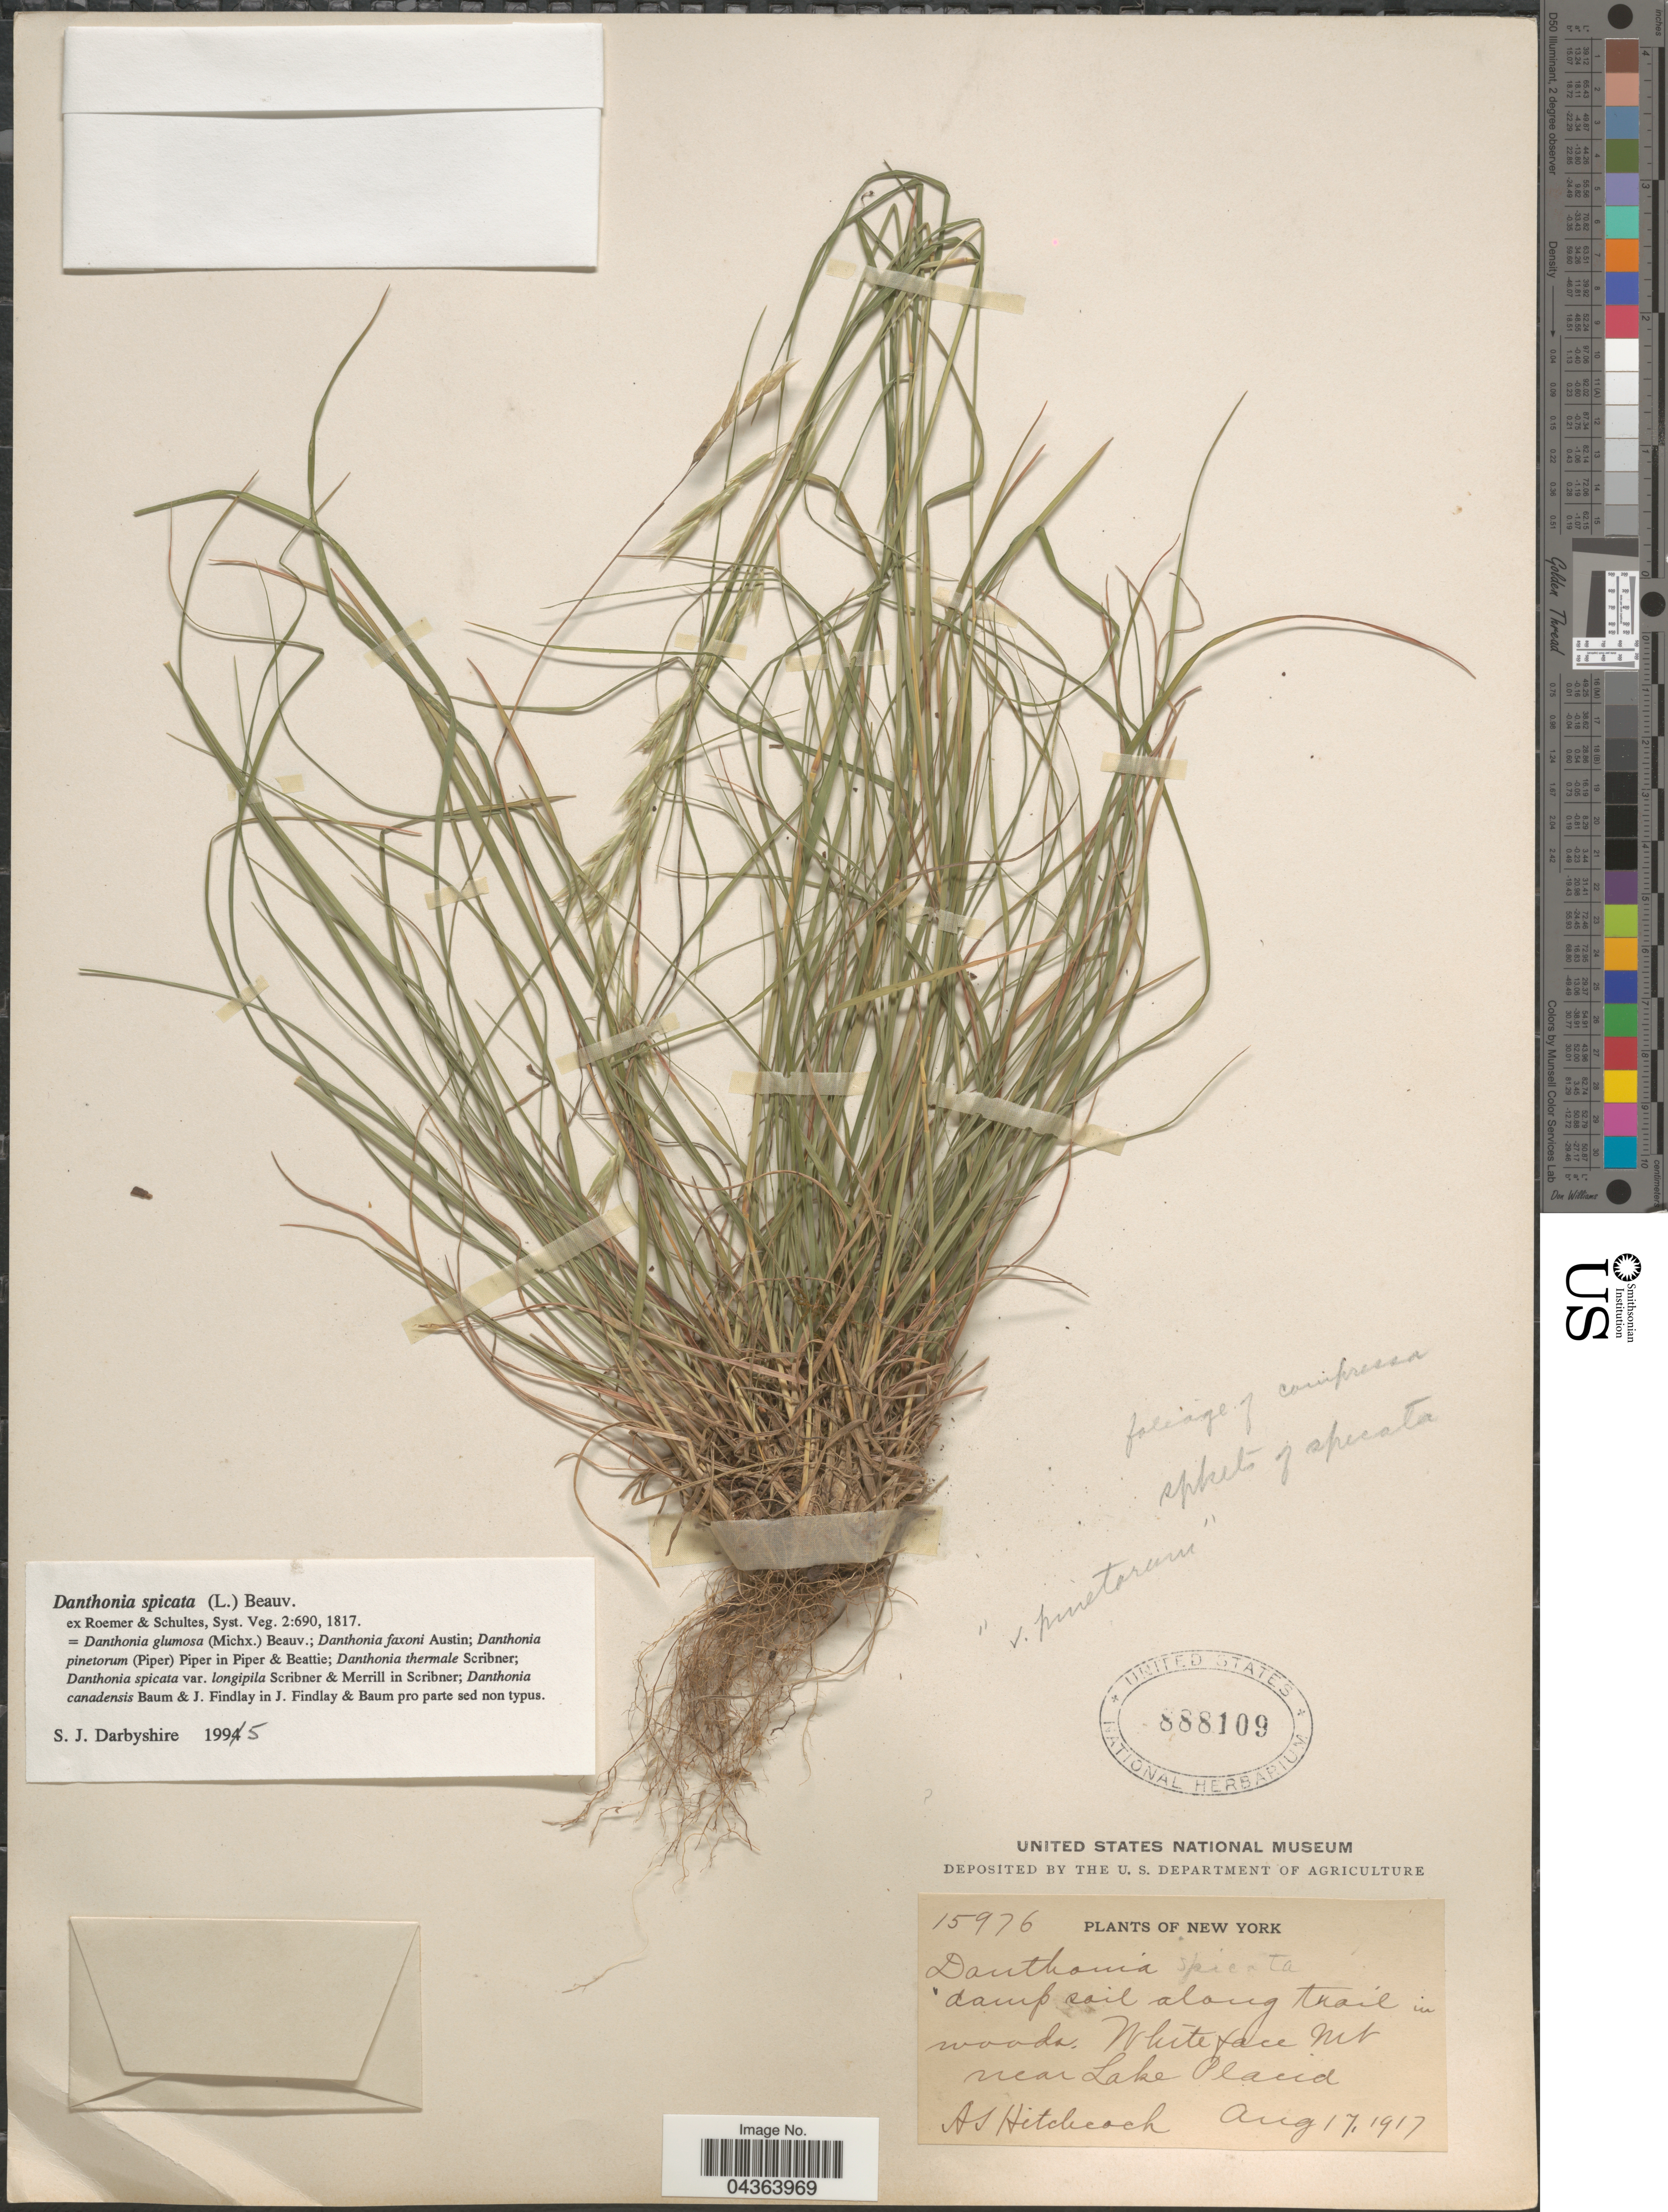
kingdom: Plantae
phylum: Tracheophyta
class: Liliopsida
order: Poales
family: Poaceae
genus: Danthonia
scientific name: Danthonia spicata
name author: (L.) P. Beauv. ex Roem. & Schult.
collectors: A. S. Hitchcock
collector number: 15976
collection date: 1917-08-17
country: United States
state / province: New York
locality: Damp soil along trail in woods. Whiteface Mt near Lake Placid.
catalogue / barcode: US 888109